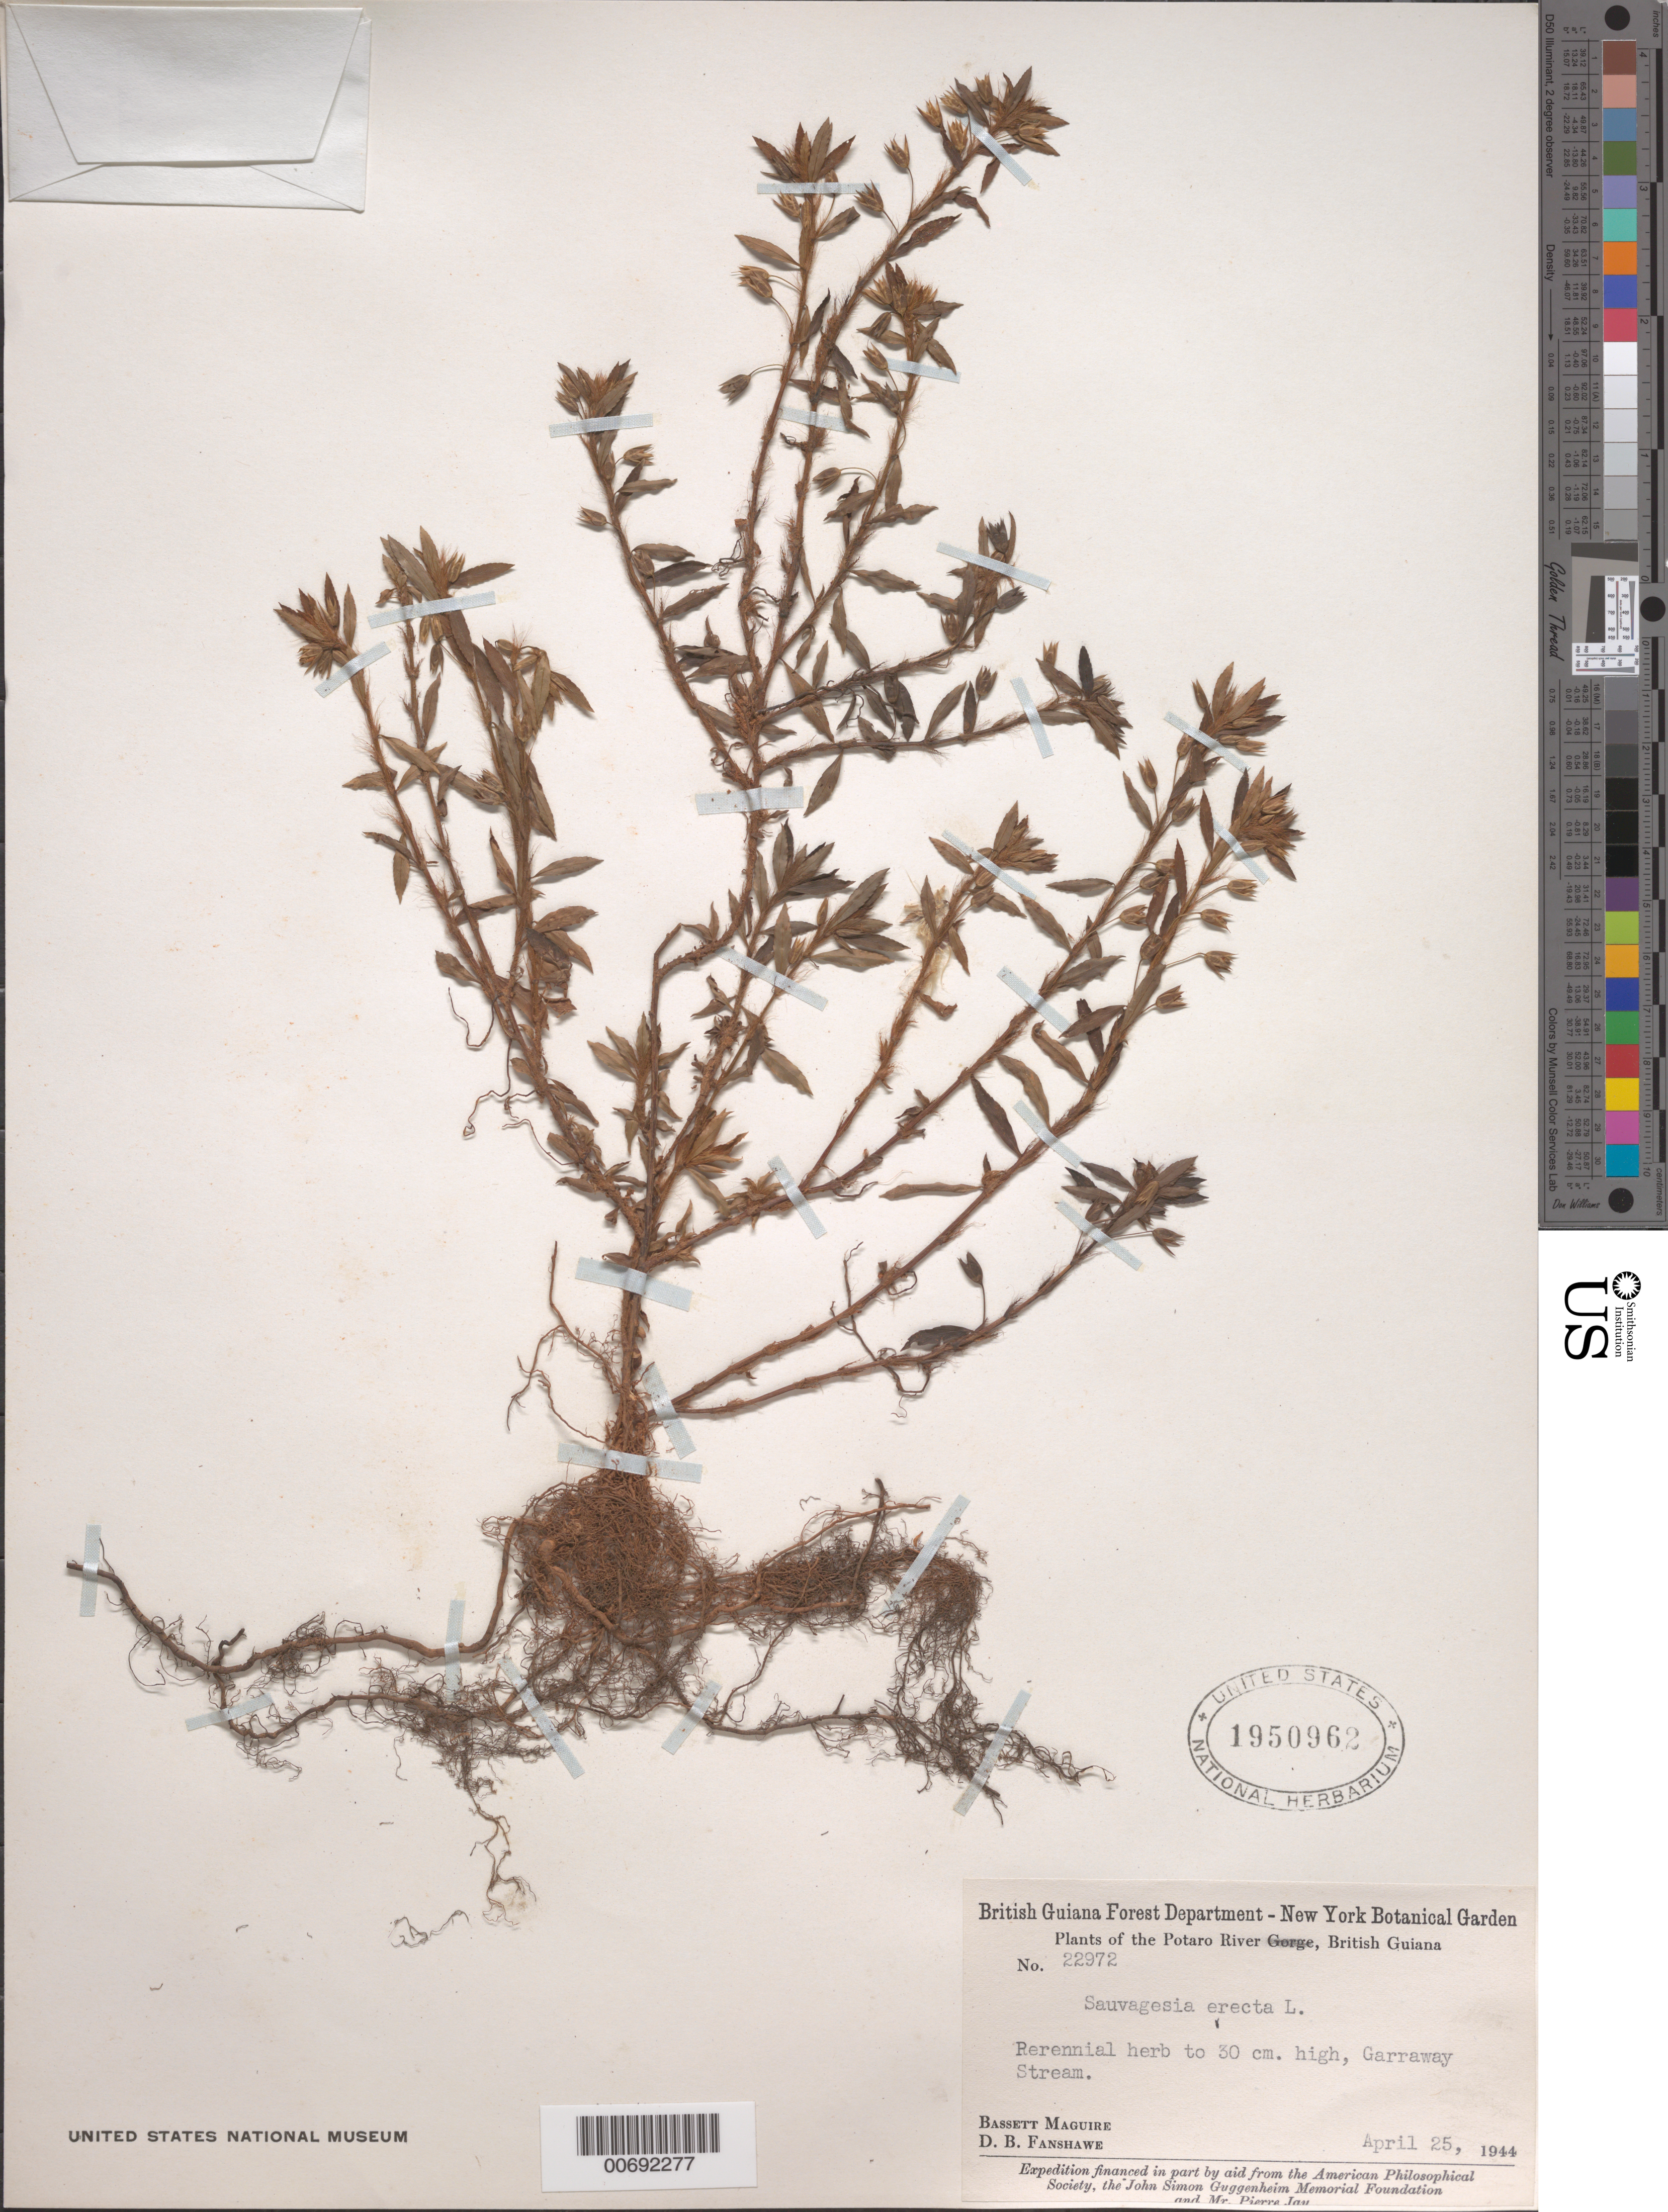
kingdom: Plantae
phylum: Tracheophyta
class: Magnoliopsida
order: Malpighiales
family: Ochnaceae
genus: Sauvagesia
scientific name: Sauvagesia erecta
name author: L.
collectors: B. Maguire & D. B. Fanshawe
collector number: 22972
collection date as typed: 25-Apr-44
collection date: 1944-04-25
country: Guyana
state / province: Potaro-Siparuni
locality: Garraway Stream, Potaro River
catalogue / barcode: US 1950962